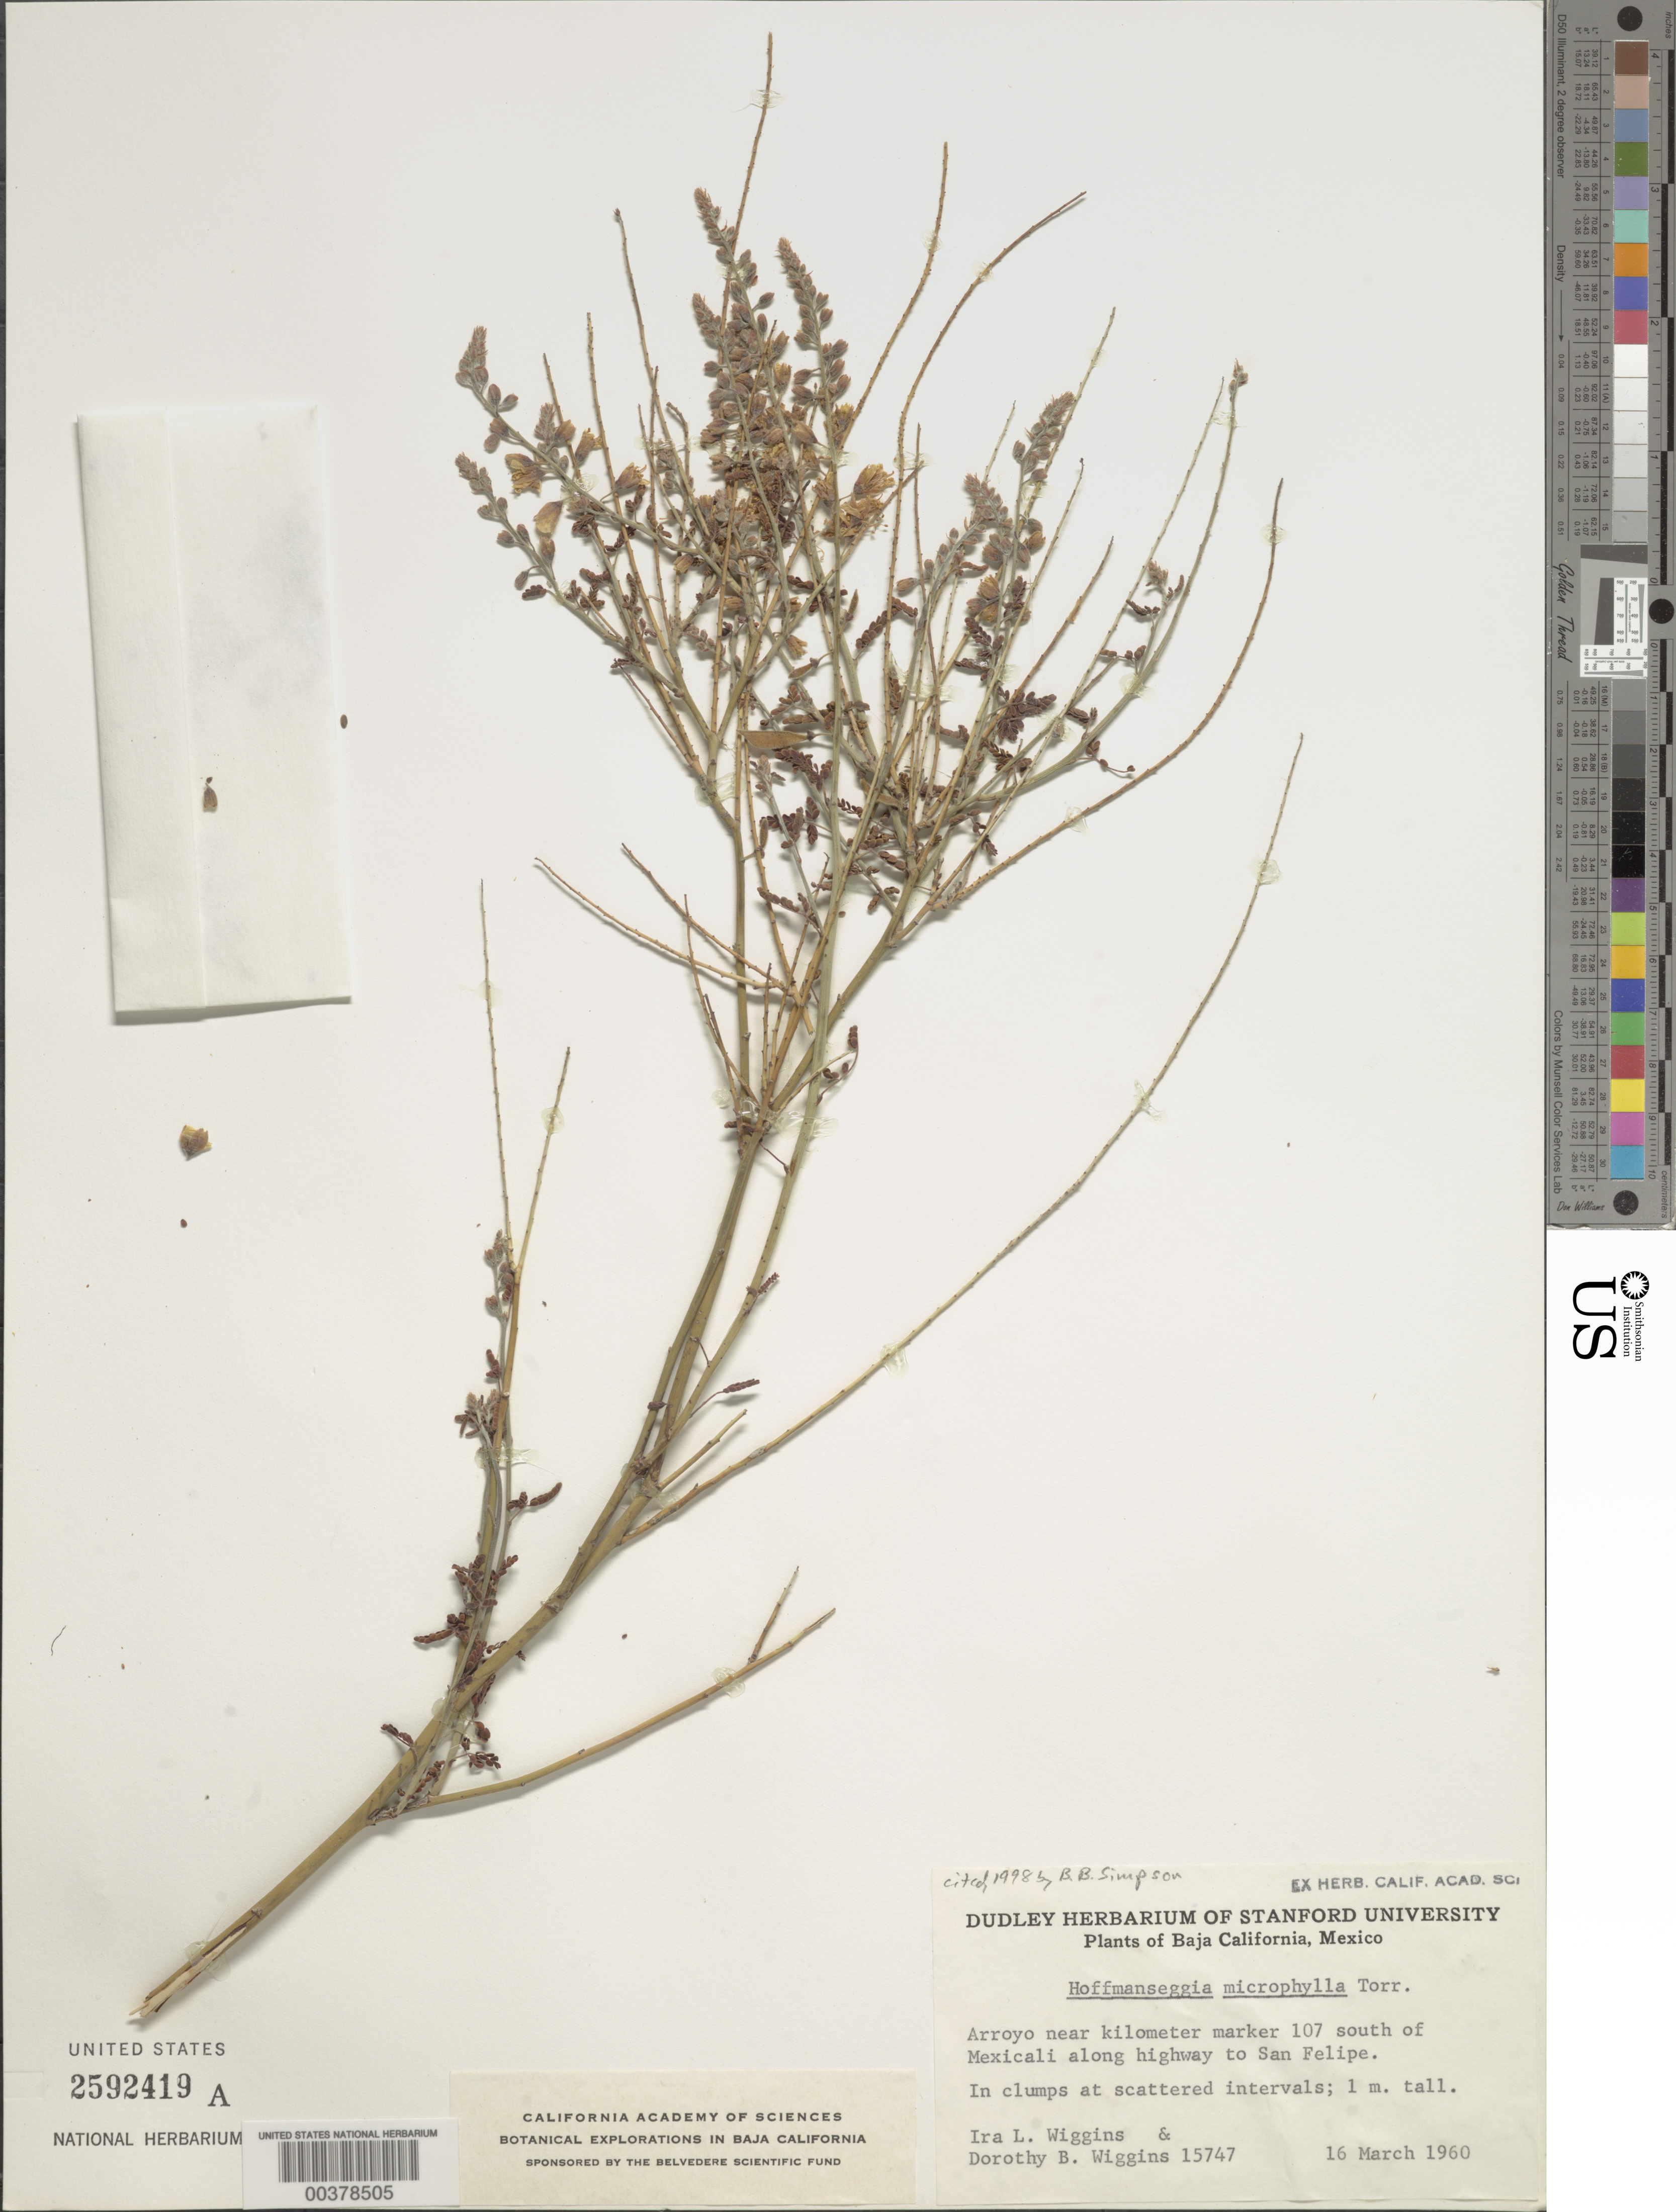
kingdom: Plantae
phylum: Tracheophyta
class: Magnoliopsida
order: Fabales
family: Fabaceae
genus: Hoffmannseggia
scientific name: Hoffmannseggia microphylla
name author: Torr.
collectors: I. L. Wiggins & D. B. Wiggins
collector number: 15747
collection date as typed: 16 Mar 1960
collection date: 1960-03-16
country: Mexico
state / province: Baja California Norte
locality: Arroyo near km 107 S of Mexicali along hwy to San Felipe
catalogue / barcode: US 2592419A